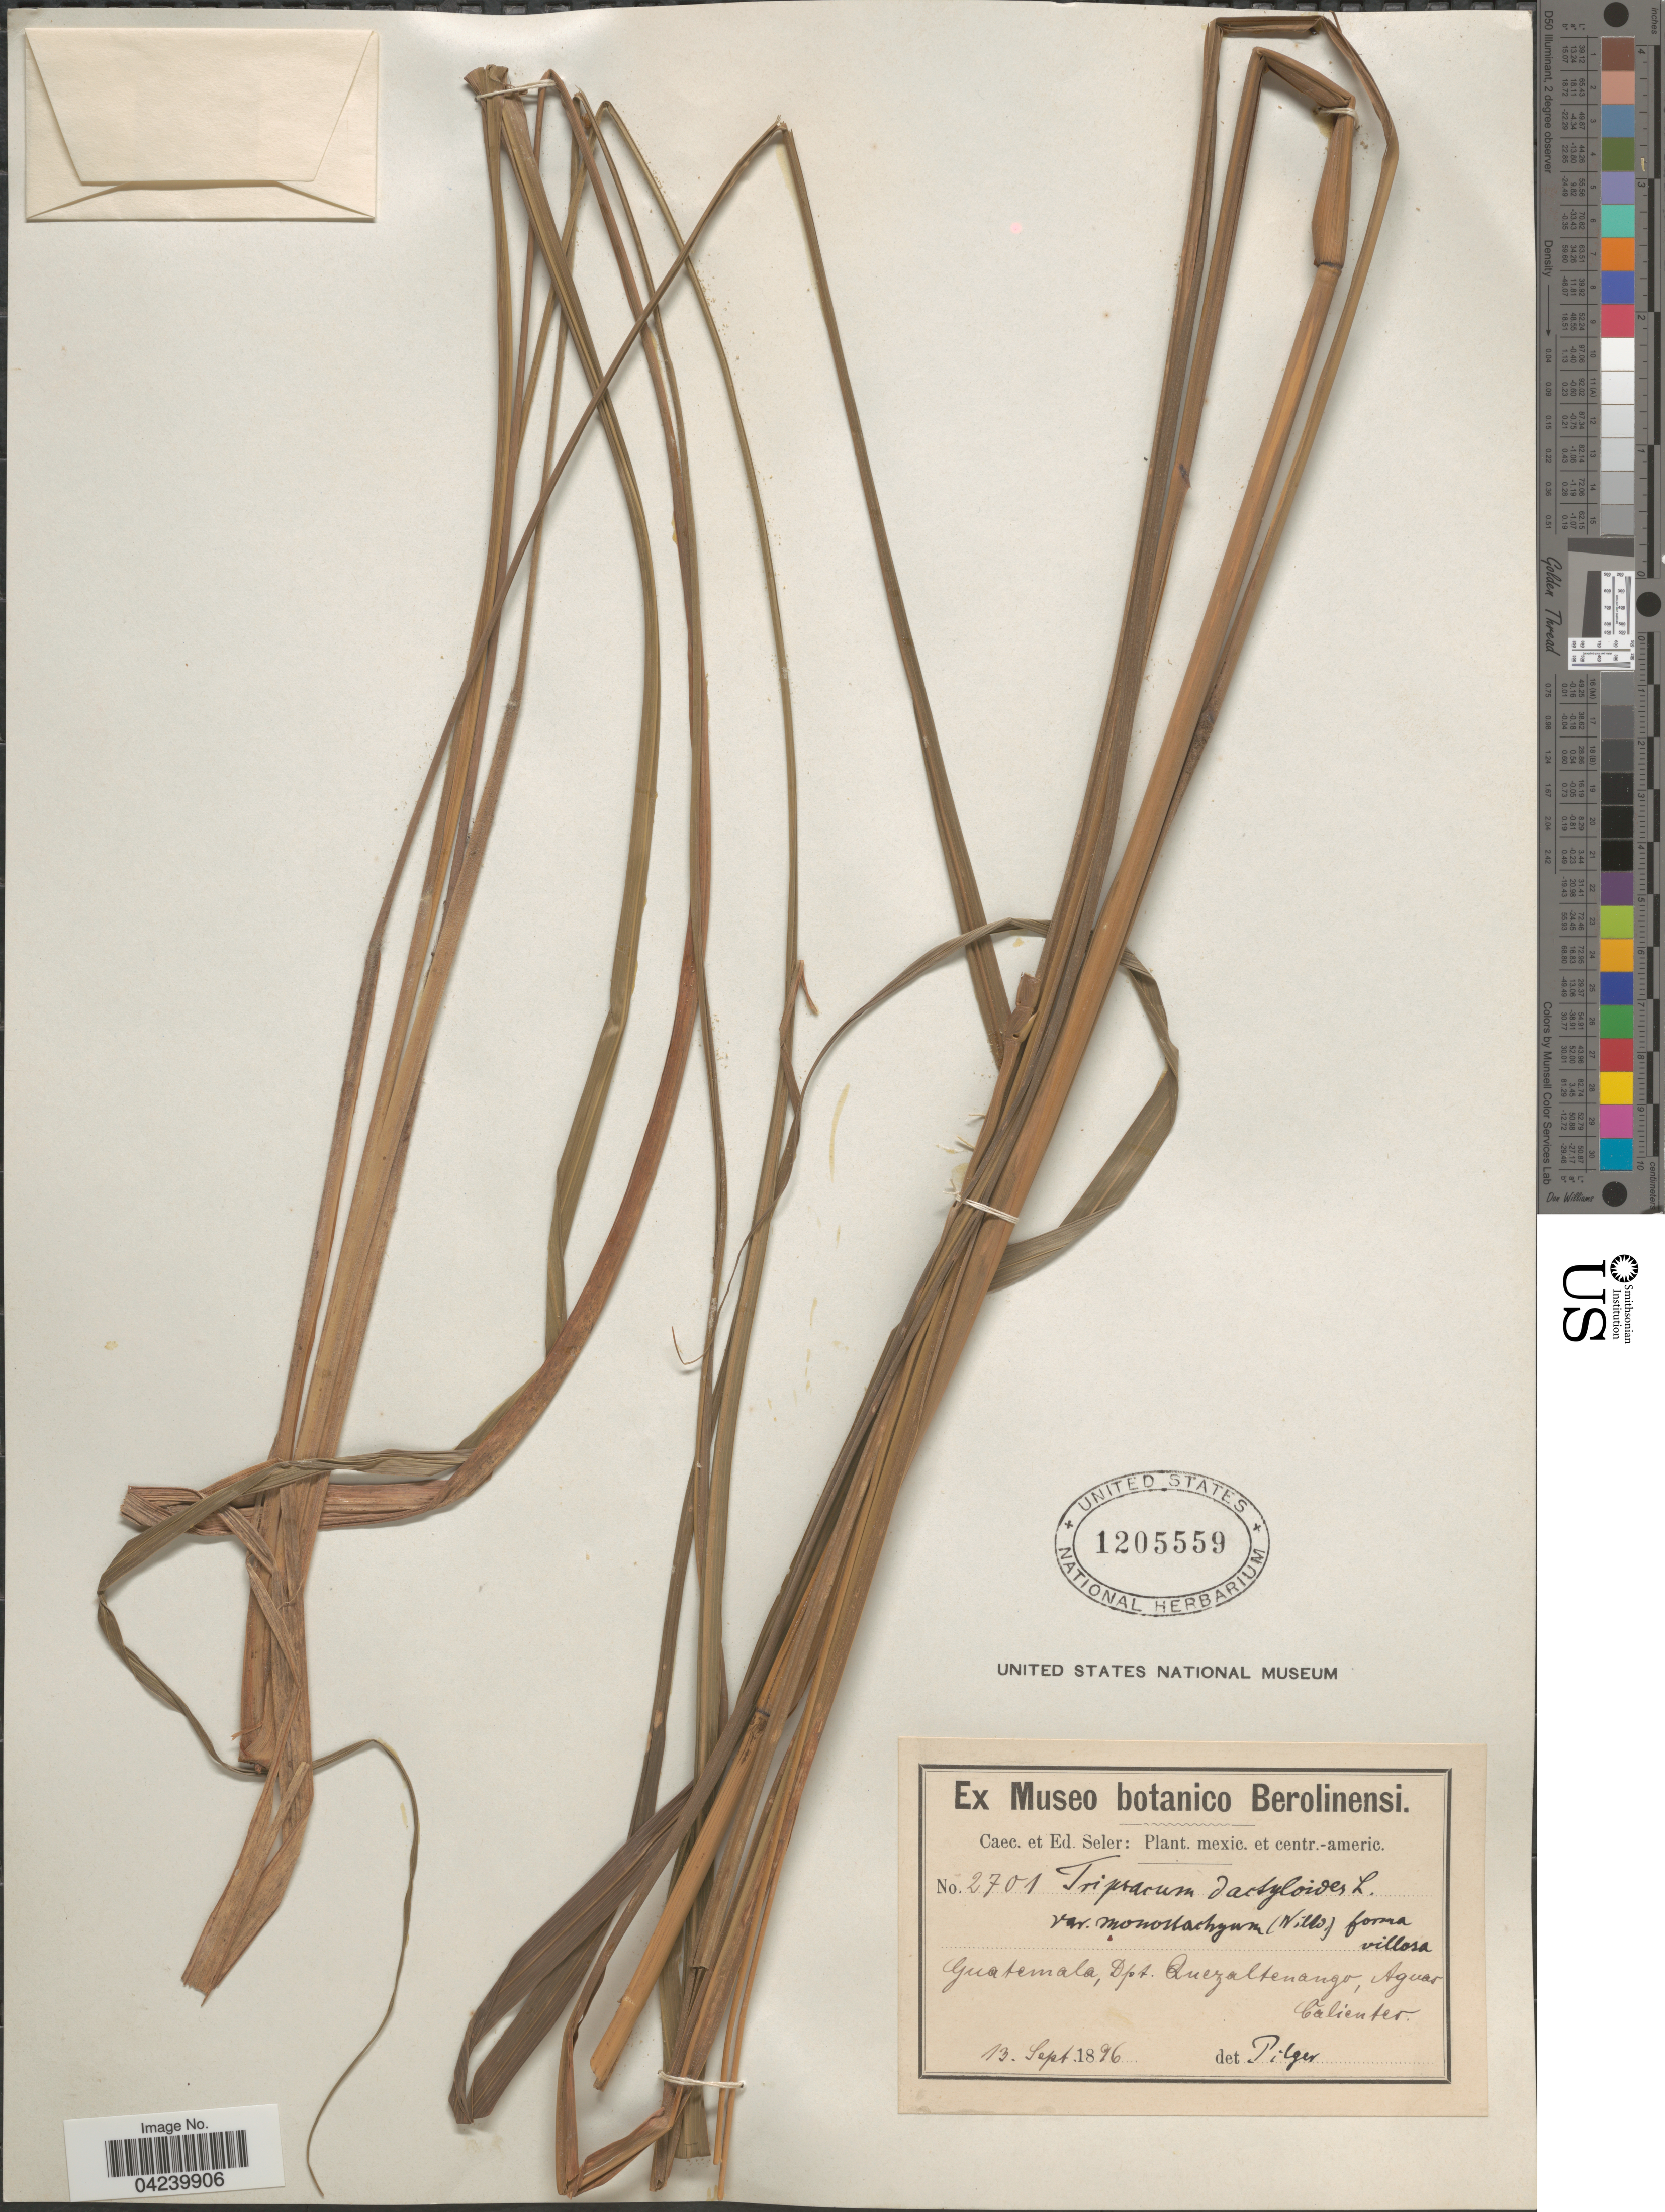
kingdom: Plantae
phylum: Tracheophyta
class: Liliopsida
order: Poales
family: Poaceae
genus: Tripsacum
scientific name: Tripsacum lanceolatum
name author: Rupr. ex E. Fourn.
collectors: C. Seler & E. G. Seler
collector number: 2701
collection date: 1896-09-13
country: Guatemala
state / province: Quetzaltenango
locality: Mexic. et centr.-americ. Dpt. Quezaltenango, Aguas Calientes.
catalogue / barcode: US 1205559